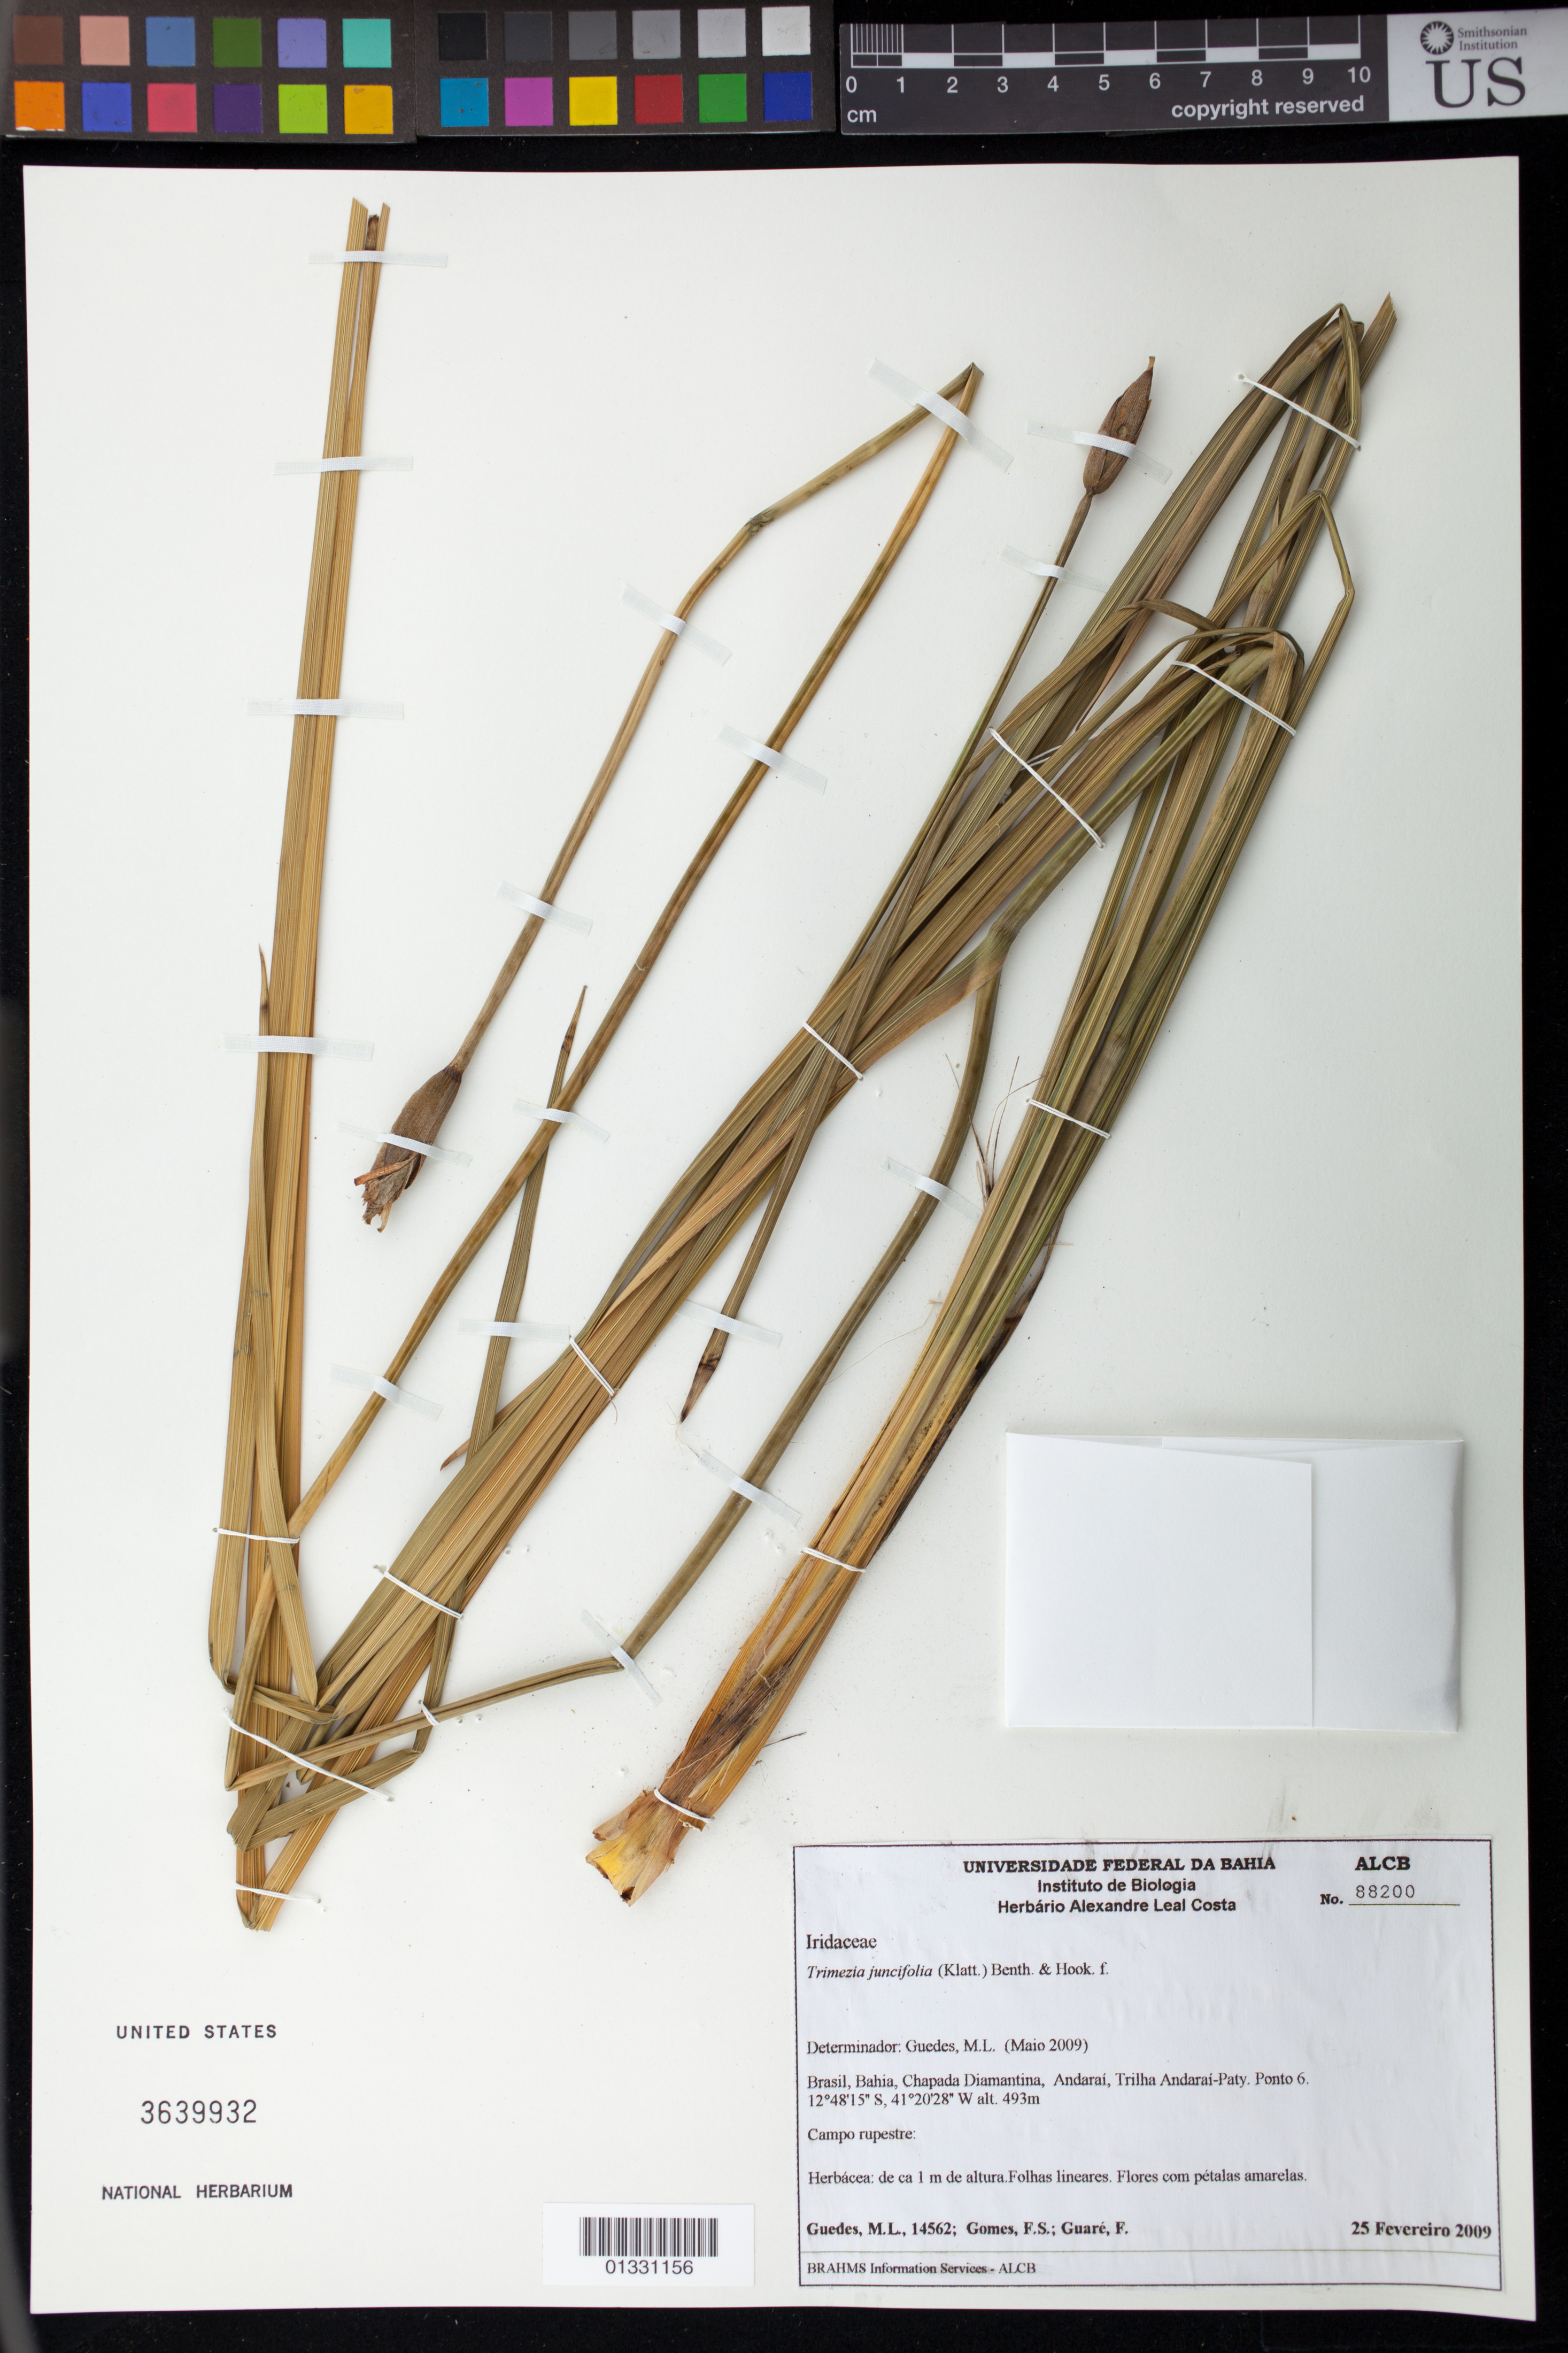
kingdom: Plantae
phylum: Tracheophyta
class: Liliopsida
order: Asparagales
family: Iridaceae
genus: Trimezia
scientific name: Trimezia juncifolia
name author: (Klatt) Benth. & Hook. f.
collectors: M. L. Guedes, F. S. Gomes & F. Guaré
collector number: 14562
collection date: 2009-02-25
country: Brazil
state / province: Bahia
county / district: Andaraí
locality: Chapada Diamantina, Trilha Andaraí-Paty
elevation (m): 493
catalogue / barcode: US 3639932